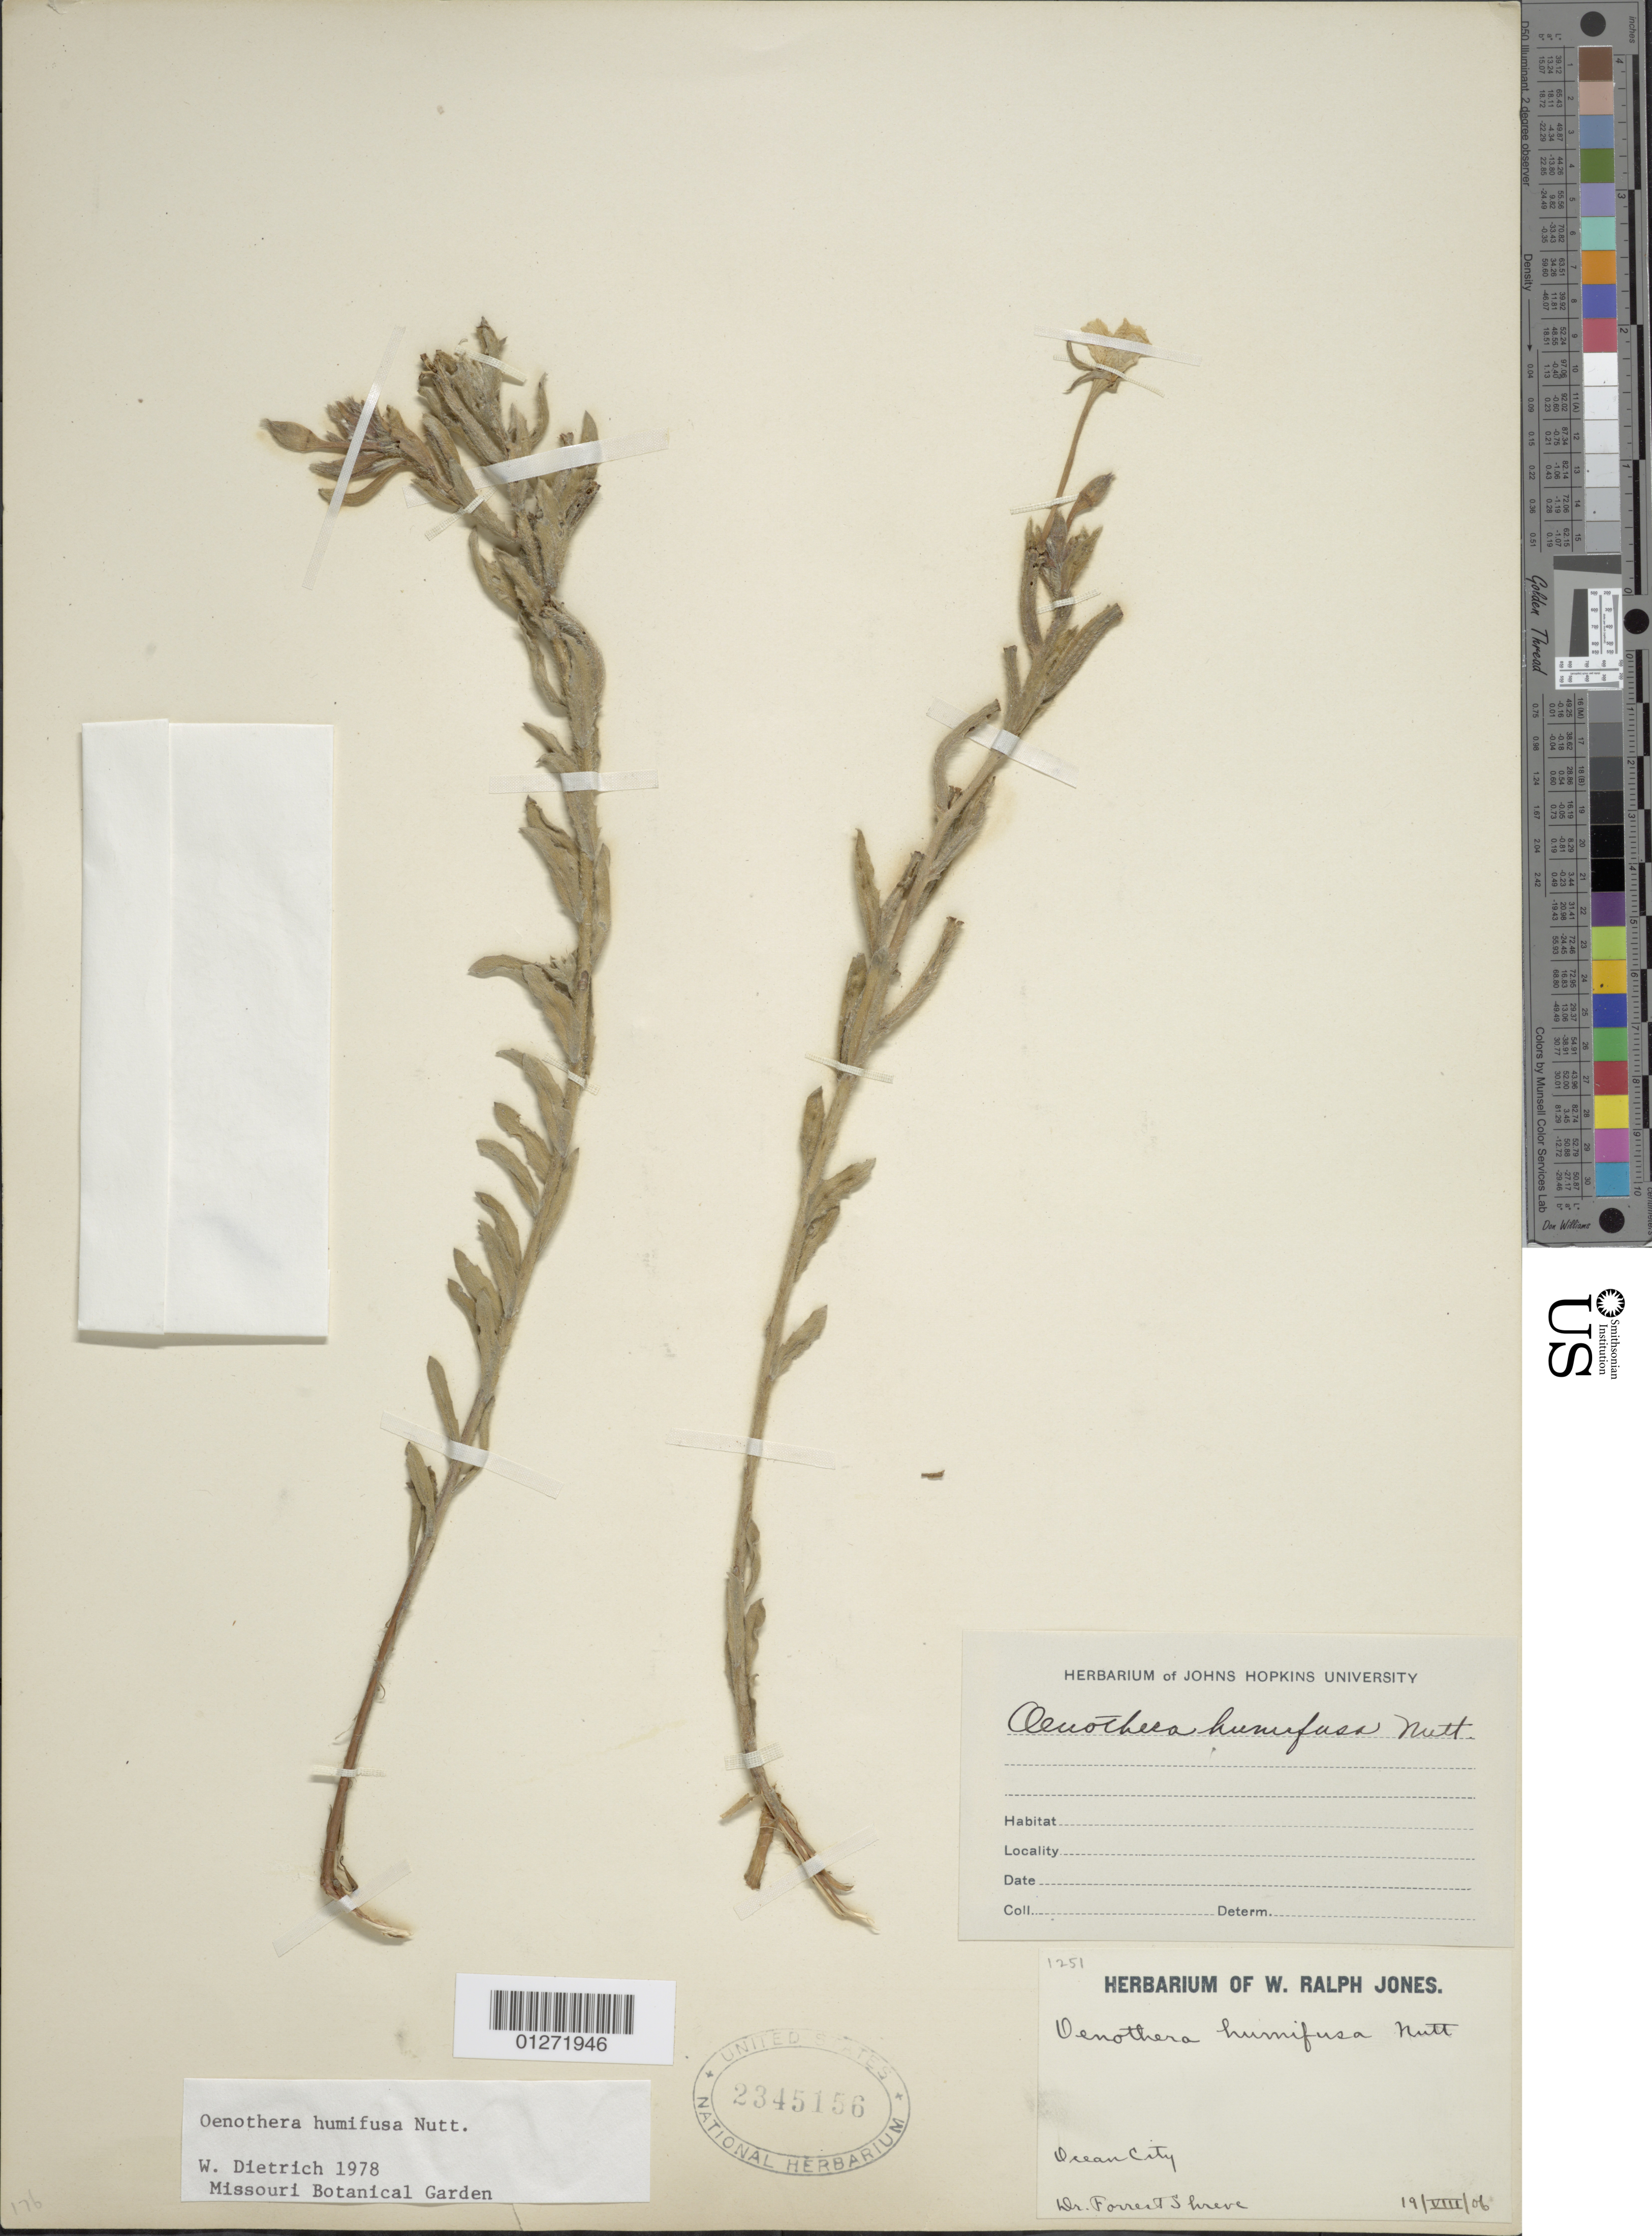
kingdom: Plantae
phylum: Tracheophyta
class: Magnoliopsida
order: Myrtales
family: Onagraceae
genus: Oenothera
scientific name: Oenothera humifusa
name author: Nutt.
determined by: Dietrich, W.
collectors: F. Shreve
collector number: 1251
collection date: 1906-08-19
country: United States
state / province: Maryland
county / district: Worcester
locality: Ocean City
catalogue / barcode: US 2345156